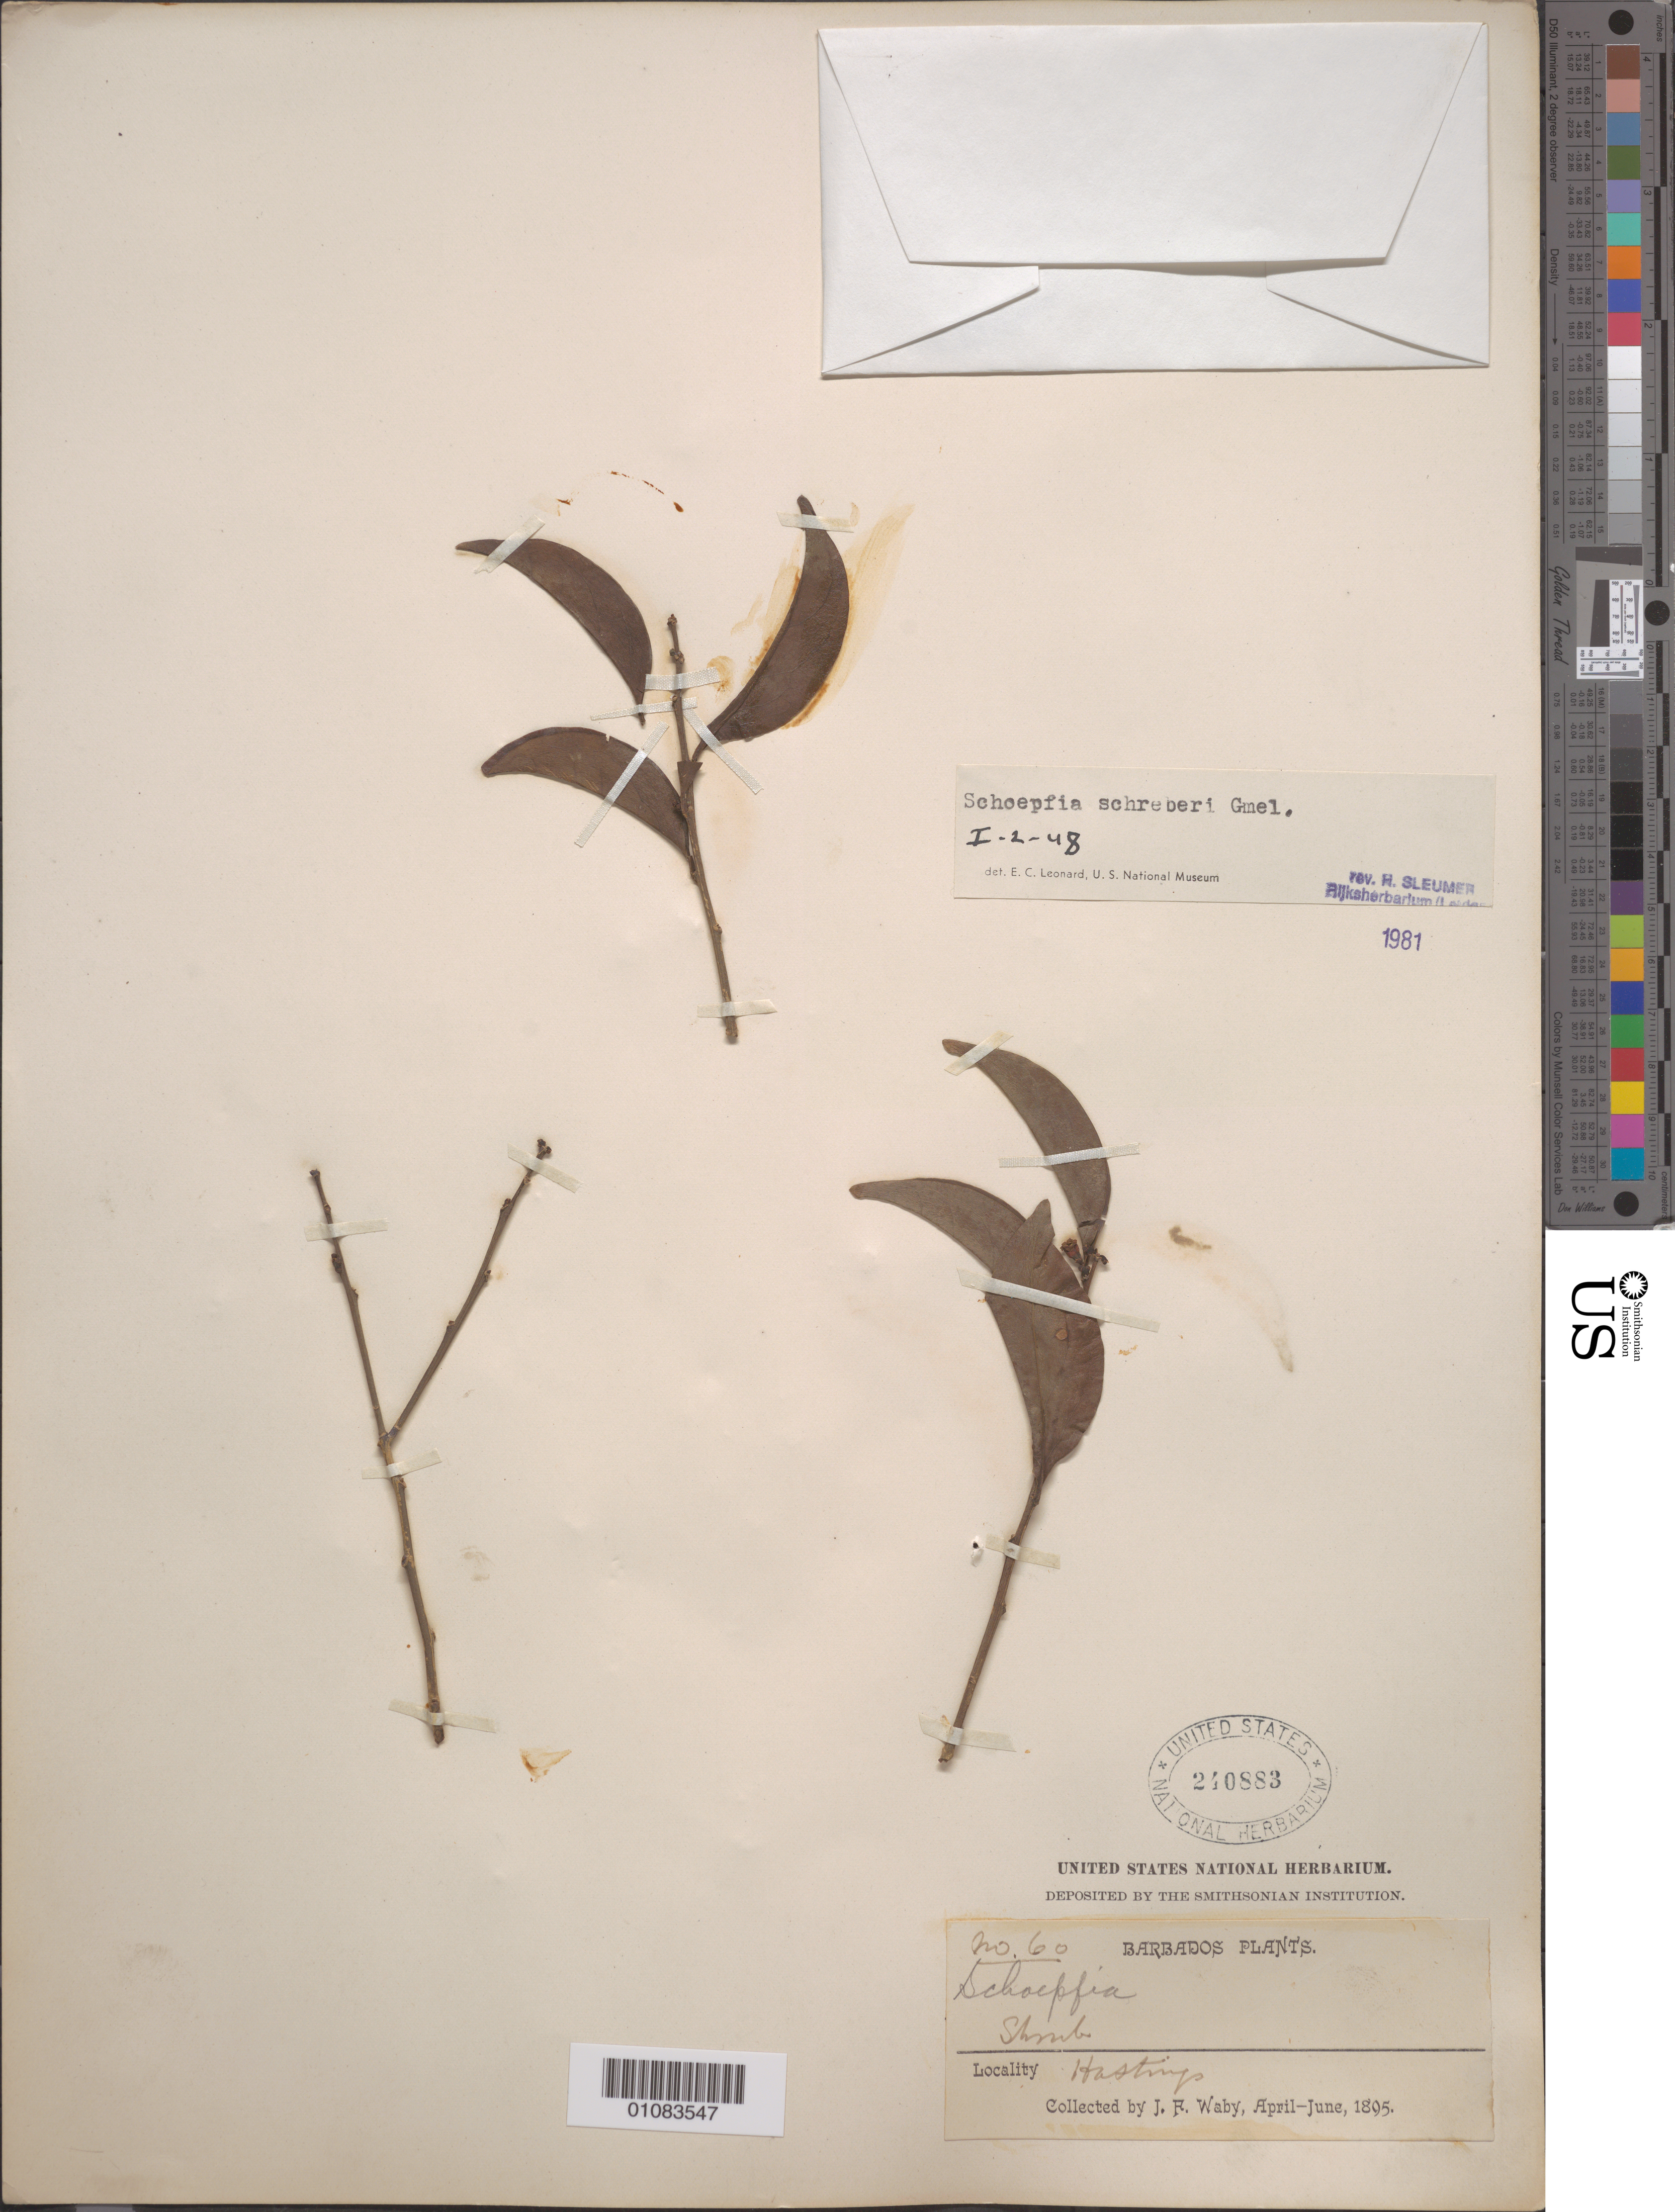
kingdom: Plantae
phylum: Tracheophyta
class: Magnoliopsida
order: Santalales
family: Schoepfiaceae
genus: Schoepfia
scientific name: Schoepfia schreberi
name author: J.F. Gmel.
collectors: J. Waby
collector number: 60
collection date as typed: Apr 1895 to -- Jun 1895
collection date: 1895-04/1895-06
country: Barbados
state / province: Christ Church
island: Barbados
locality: Hastings.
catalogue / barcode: US 240883